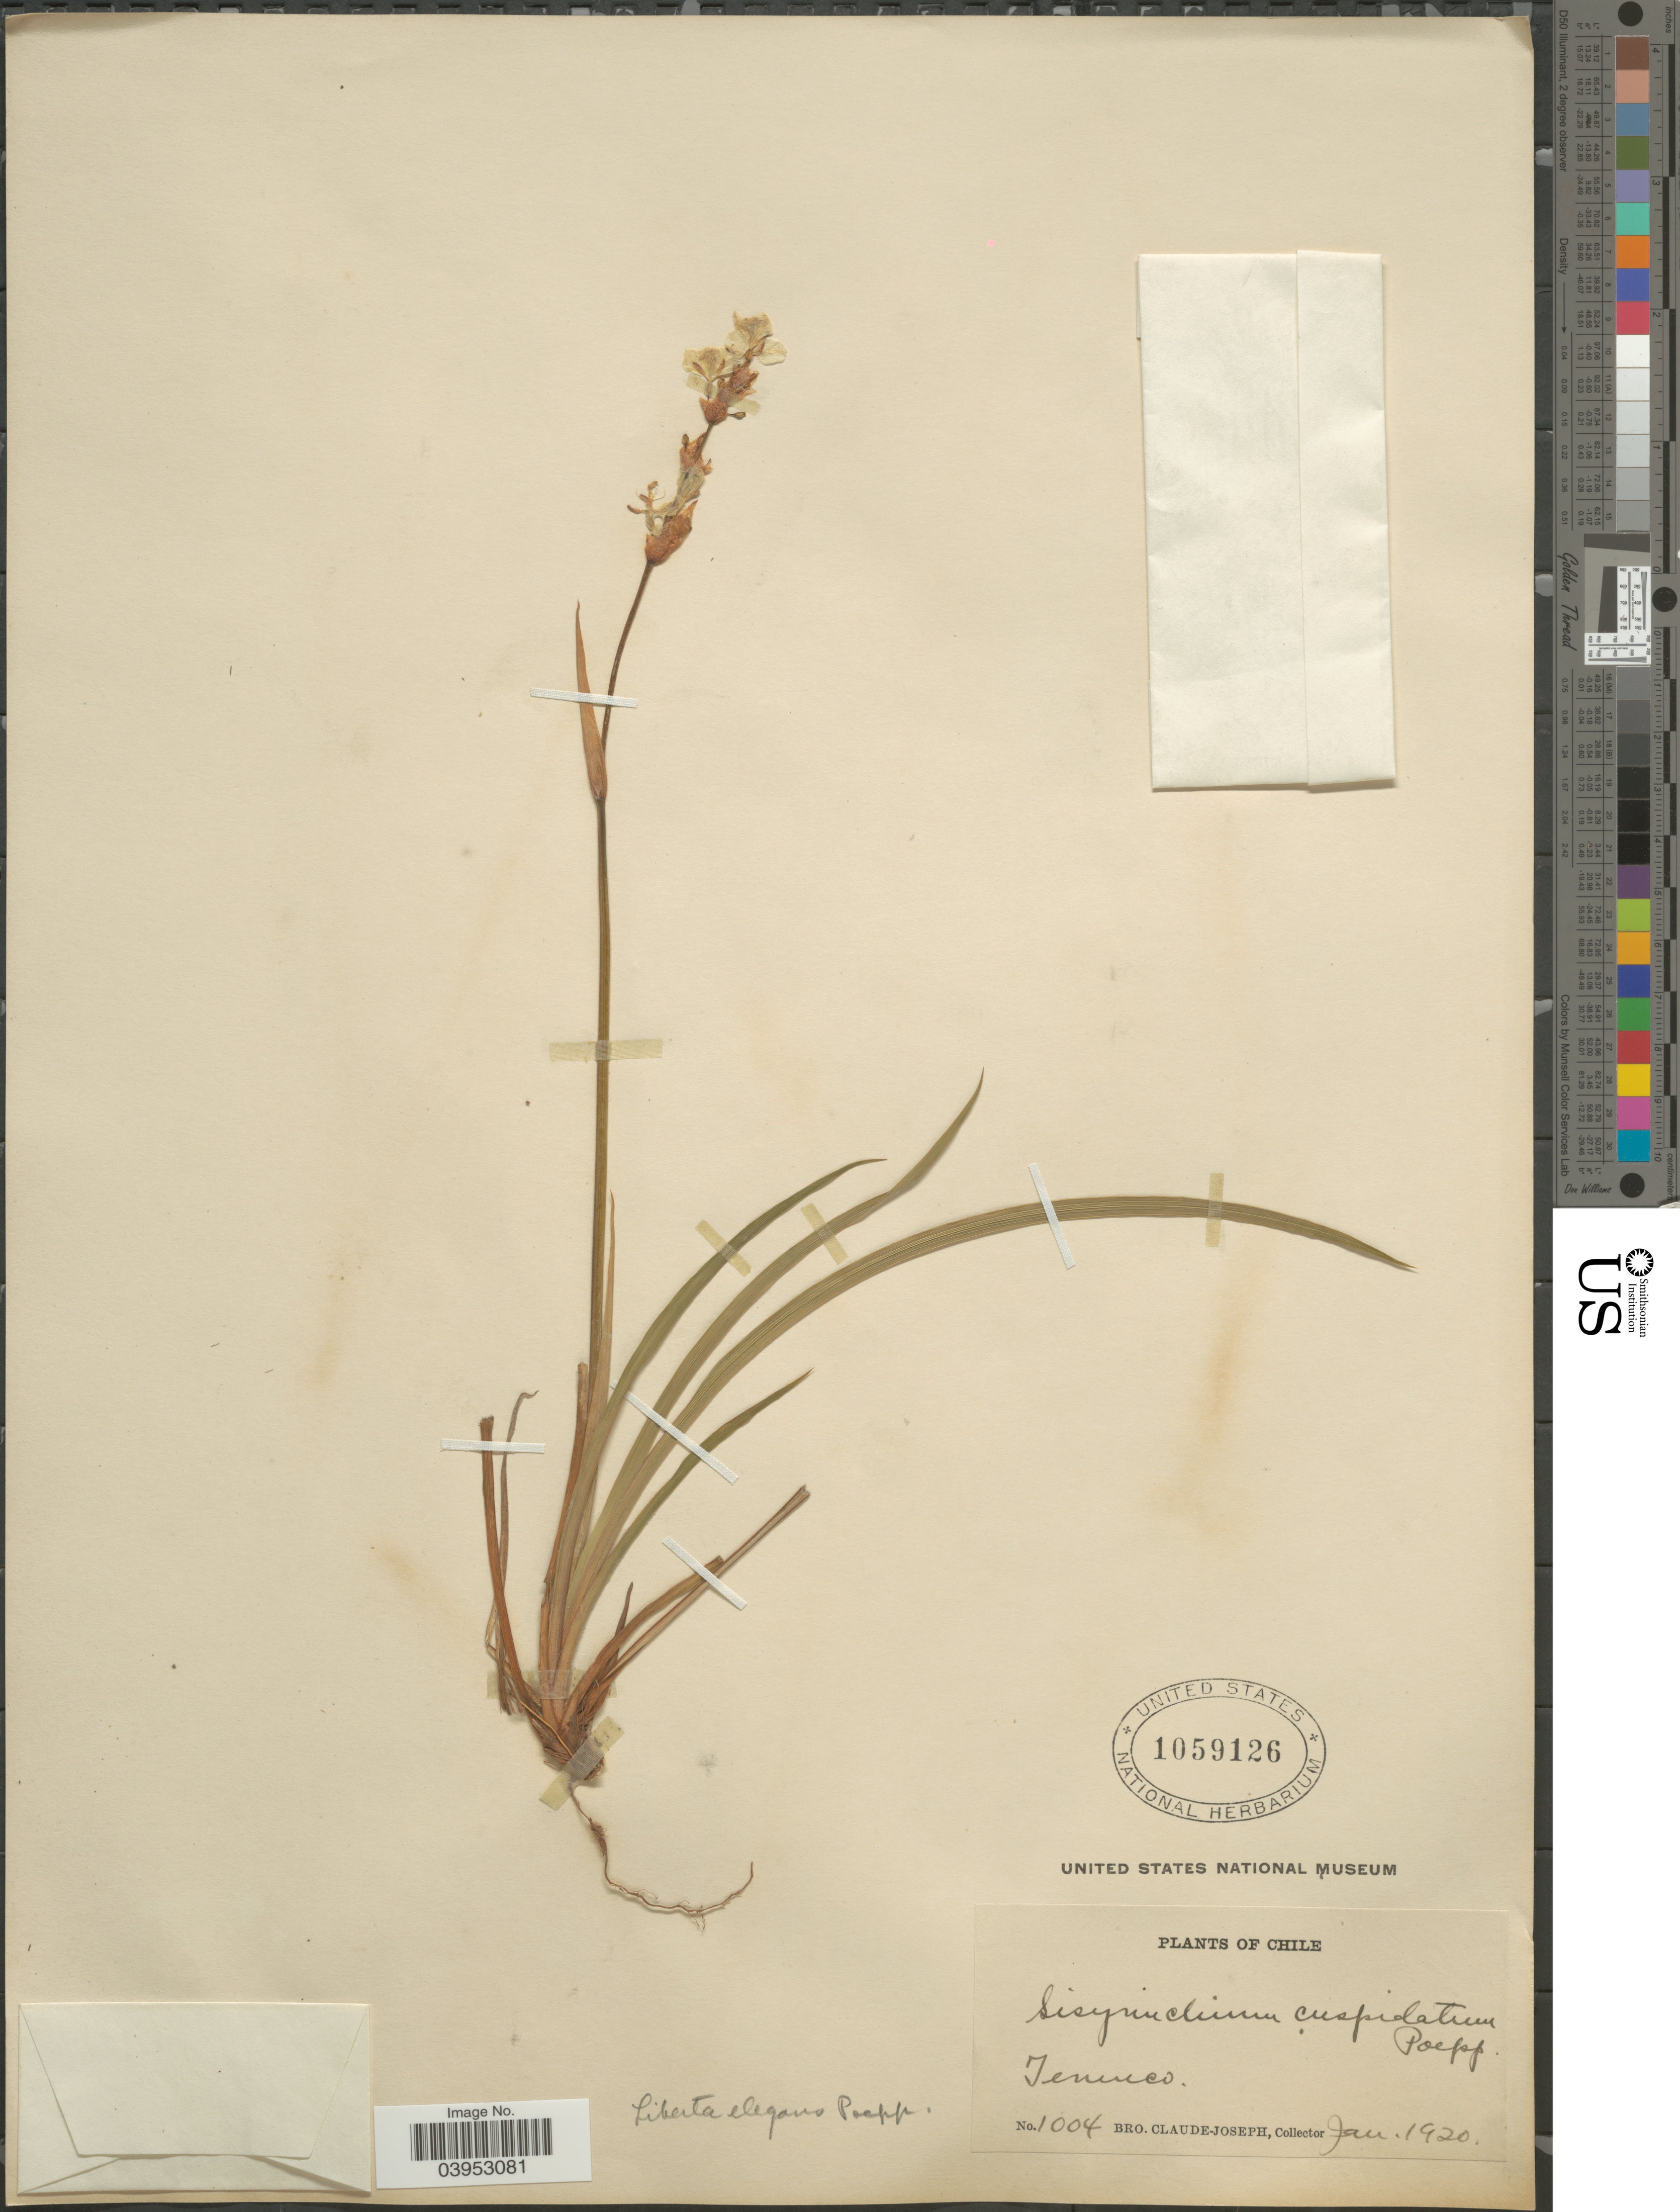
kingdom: Plantae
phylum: Tracheophyta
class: Liliopsida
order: Asparagales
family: Iridaceae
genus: Libertia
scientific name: Libertia chilensis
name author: (Molina) Gunckel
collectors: Bro. Claude-Joseph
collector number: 1004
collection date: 1920-01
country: Chile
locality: Temuco.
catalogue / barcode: US 1059126